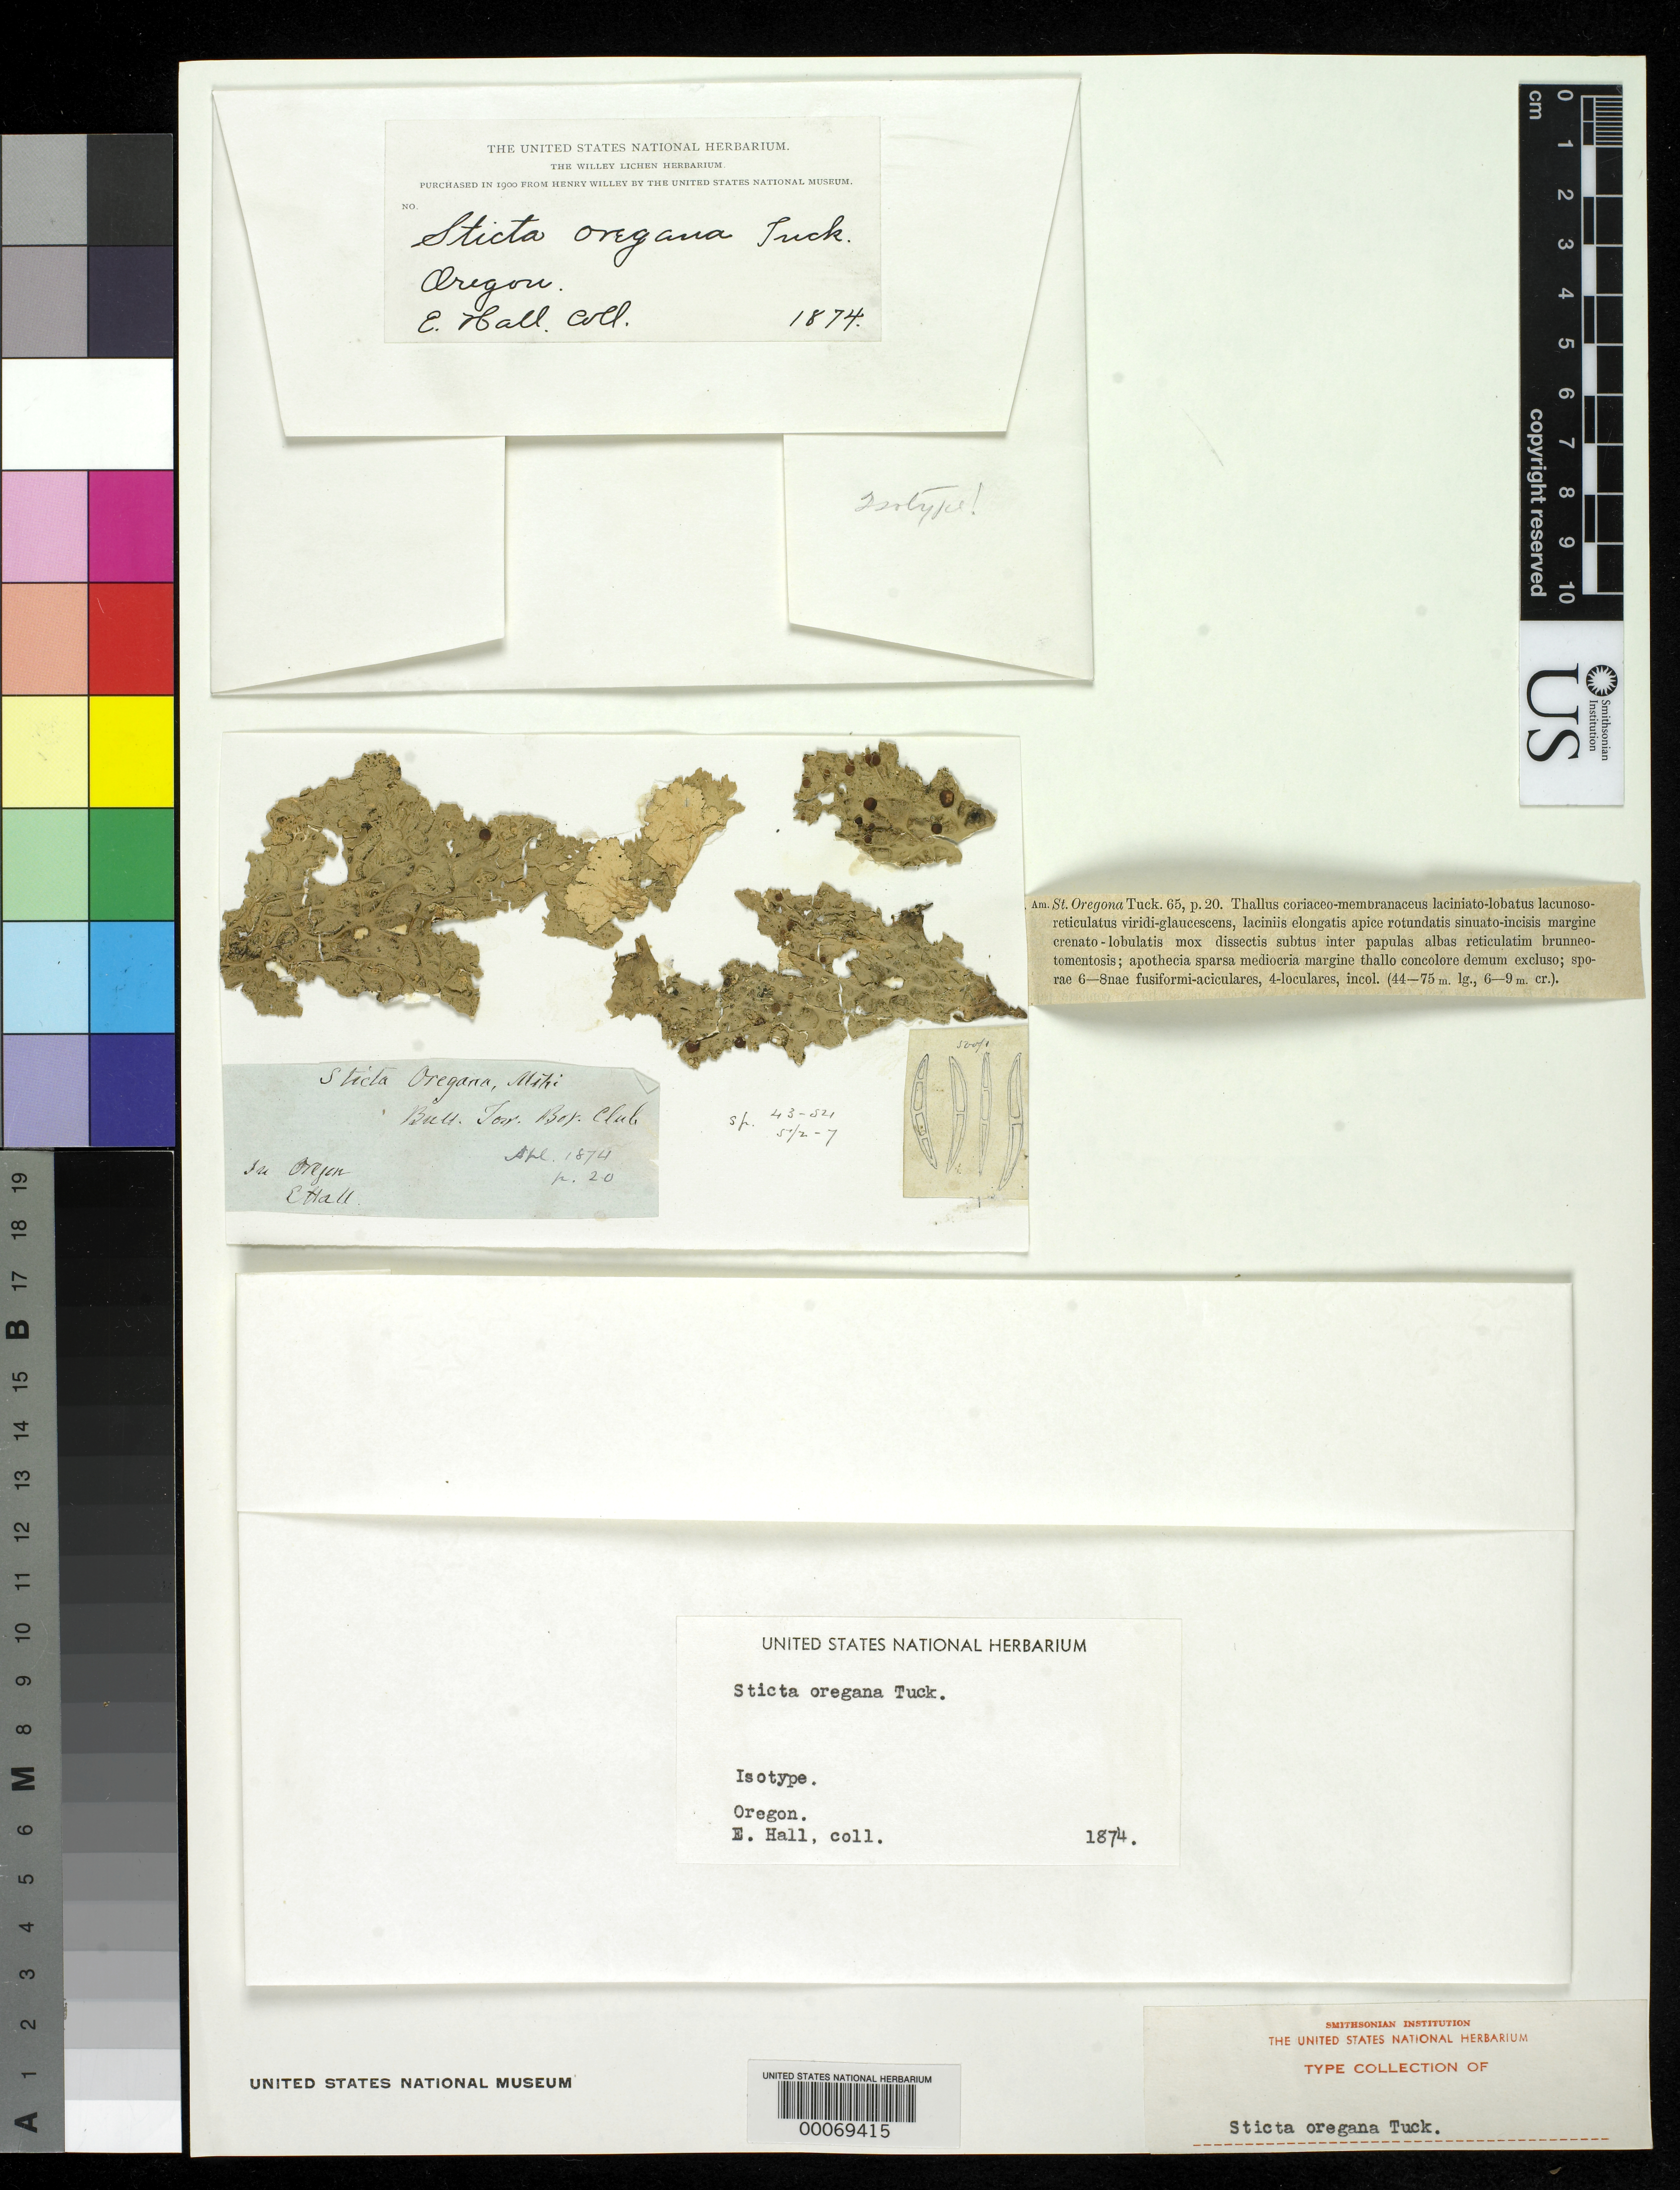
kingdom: Fungi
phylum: Ascomycota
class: Lecanoromycetes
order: Peltigerales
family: Lobariaceae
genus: Sticta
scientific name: Sticta oregana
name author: Tuck.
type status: Isotype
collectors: E. Hall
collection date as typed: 1874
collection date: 1874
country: United States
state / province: Oregon